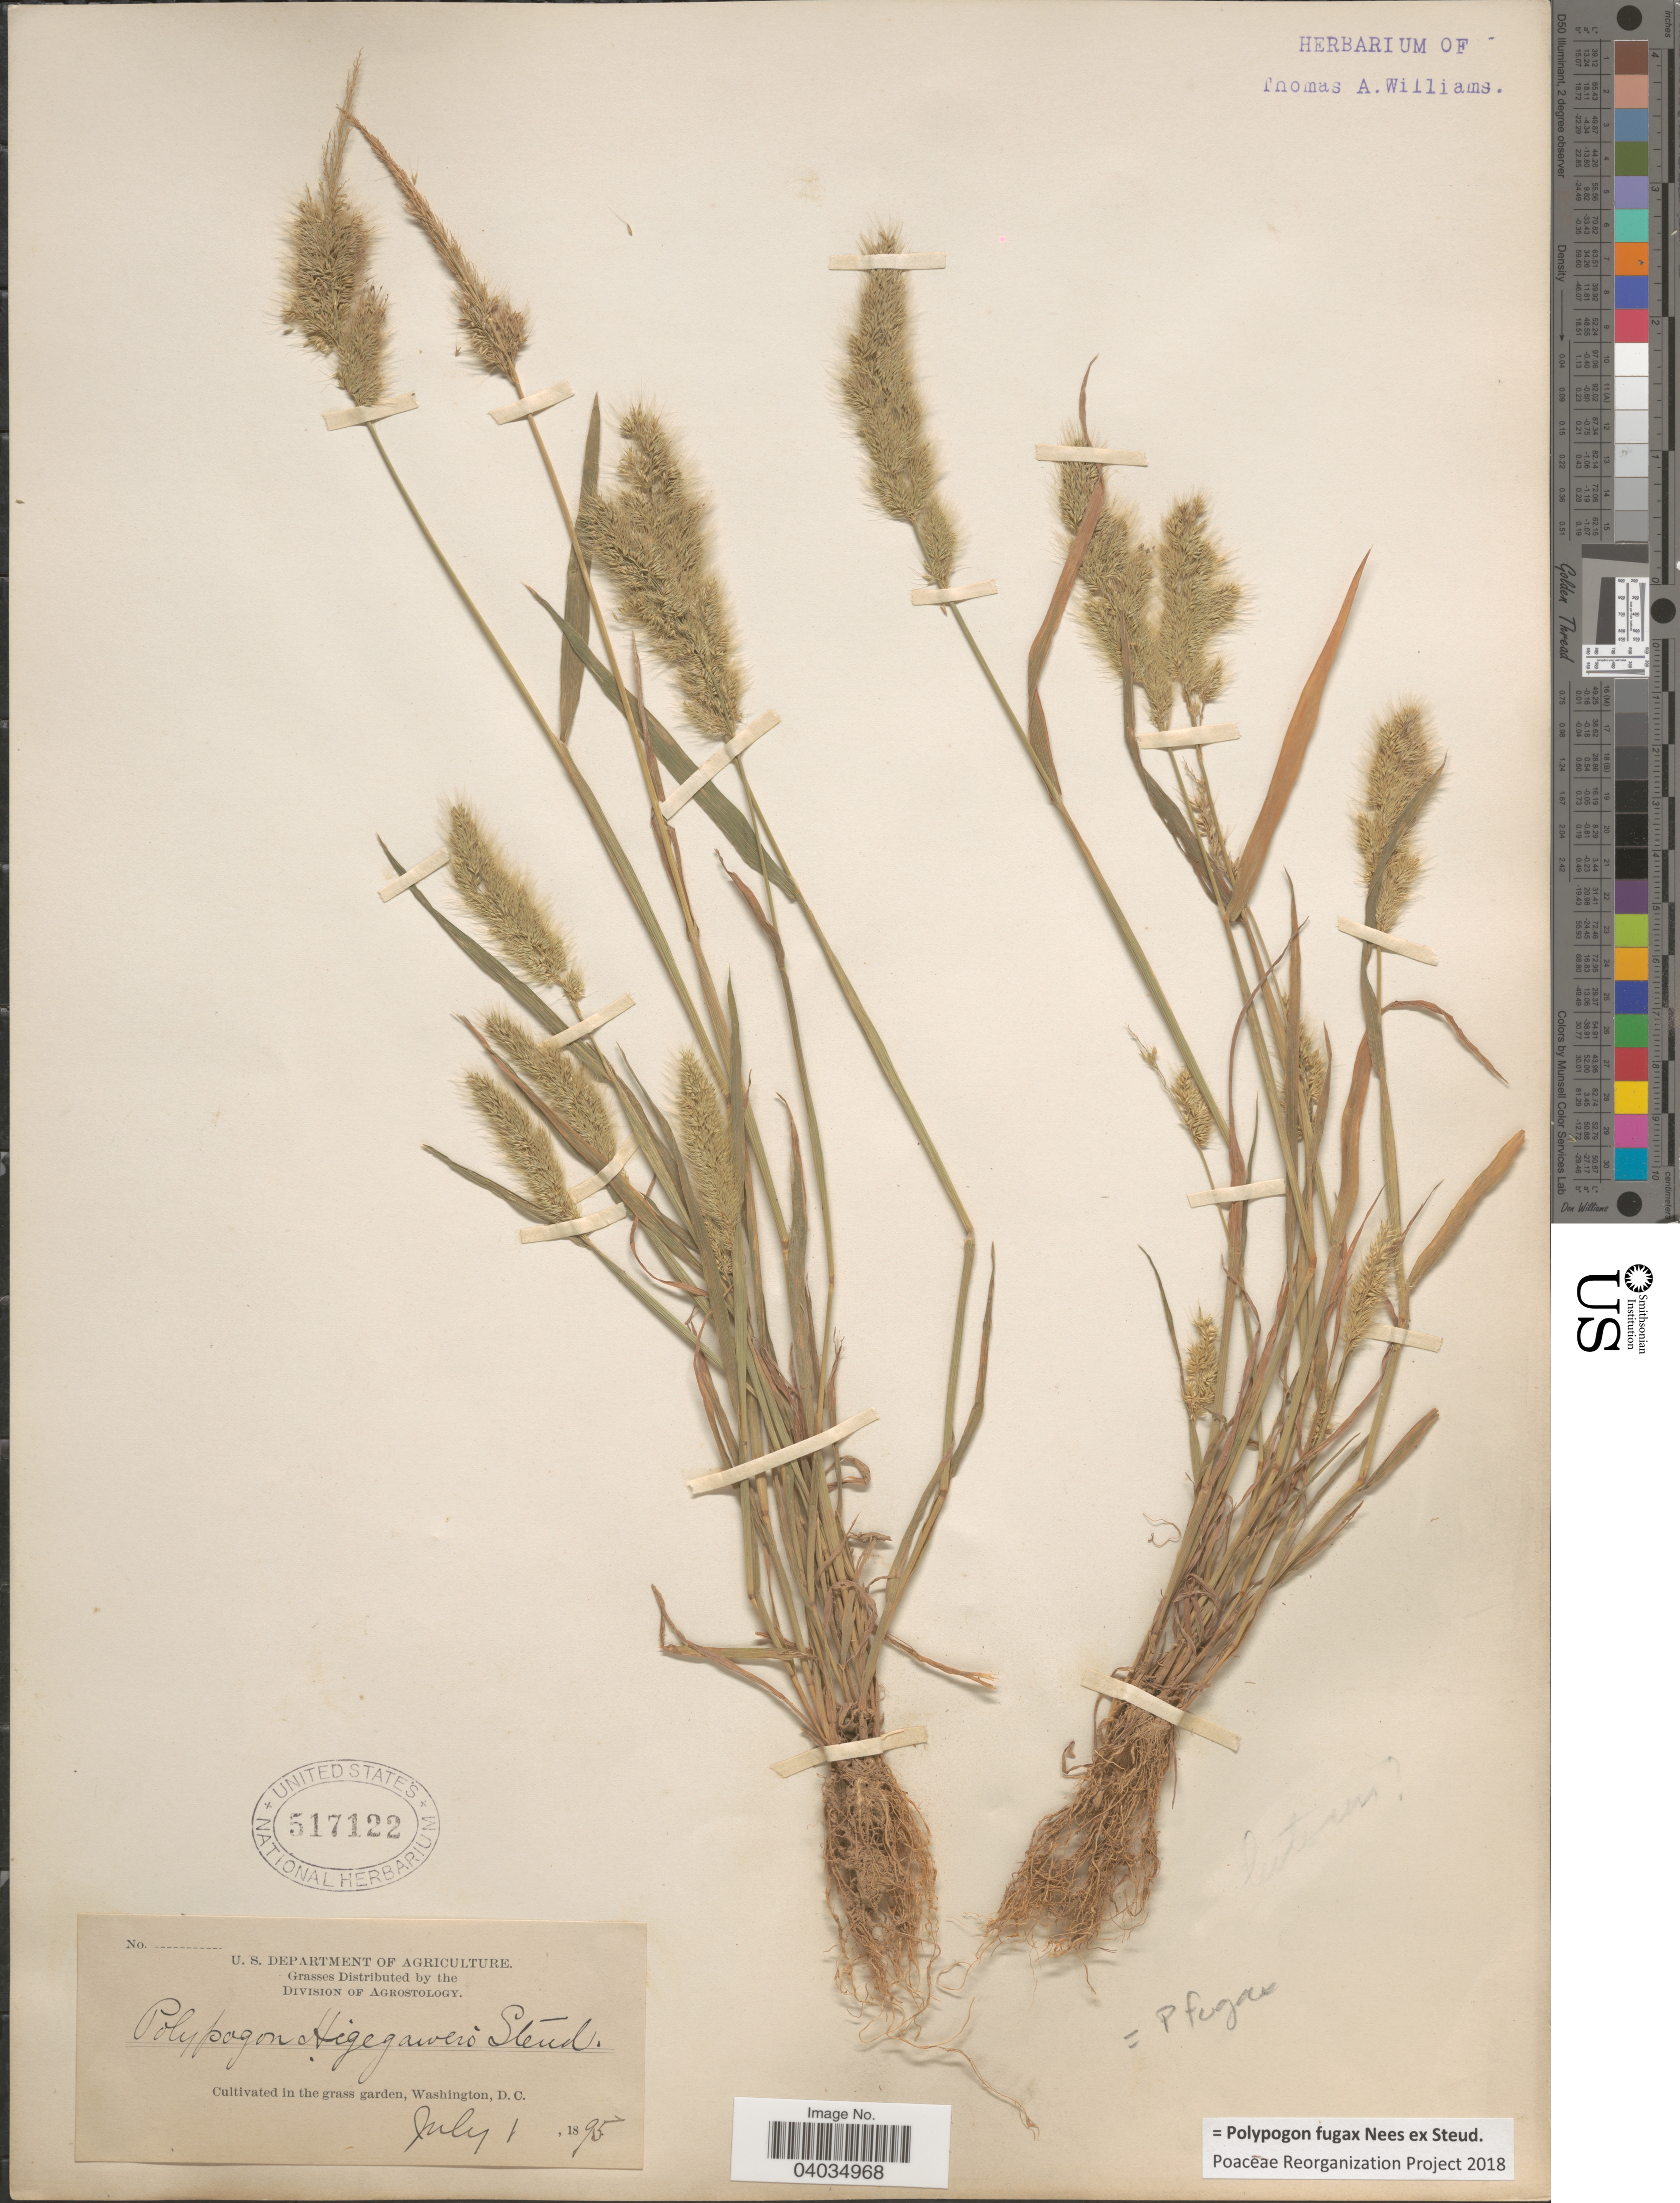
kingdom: Plantae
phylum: Tracheophyta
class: Liliopsida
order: Poales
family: Poaceae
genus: Polypogon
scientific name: Polypogon fugax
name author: Nees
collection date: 1895-07-01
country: United States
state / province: District of Columbia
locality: In the grass garden, Washington, D.C.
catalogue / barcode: US 517122